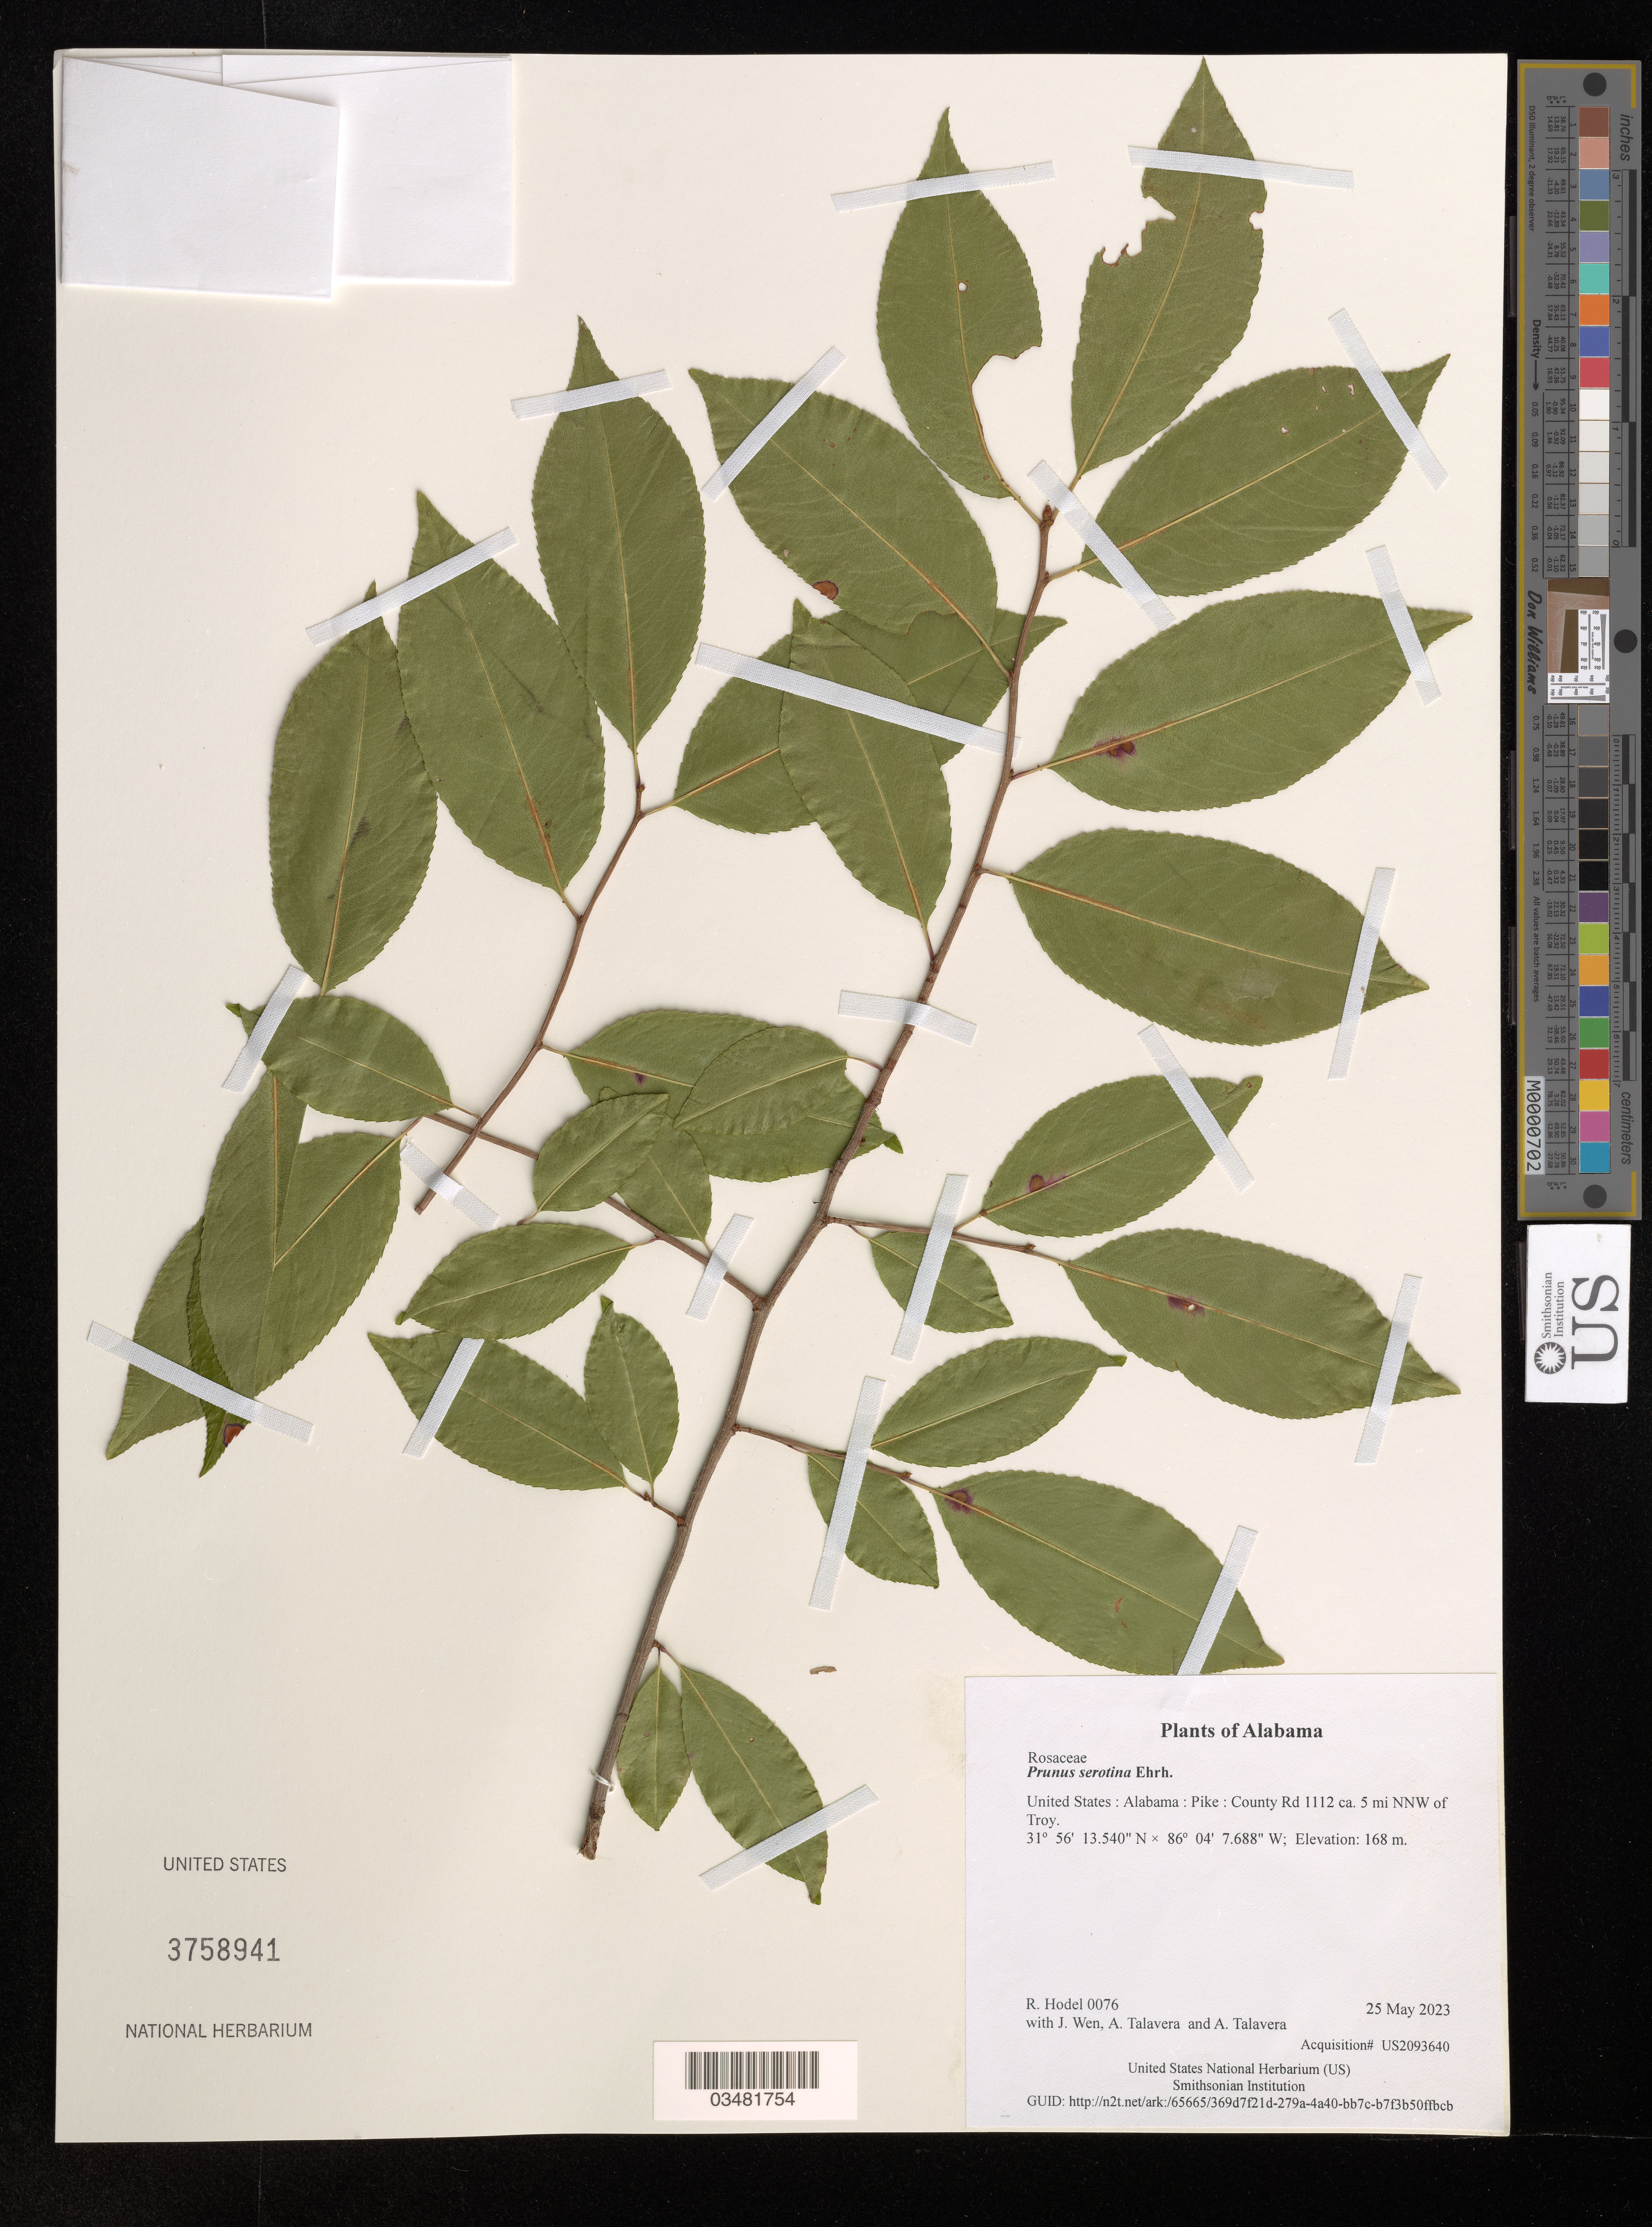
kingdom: Plantae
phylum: Tracheophyta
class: Magnoliopsida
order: Rosales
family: Rosaceae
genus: Prunus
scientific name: Prunus serotina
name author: Ehrh.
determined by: Hodel, Richard G. J.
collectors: R. Hodel, J. Wen, A. Talavera & A. Talavera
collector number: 0076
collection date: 2023-05-25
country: United States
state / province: Alabama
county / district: Pike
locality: County Rd 1112 ca. 5 mi NNW of Troy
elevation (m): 168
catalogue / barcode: US 3758941